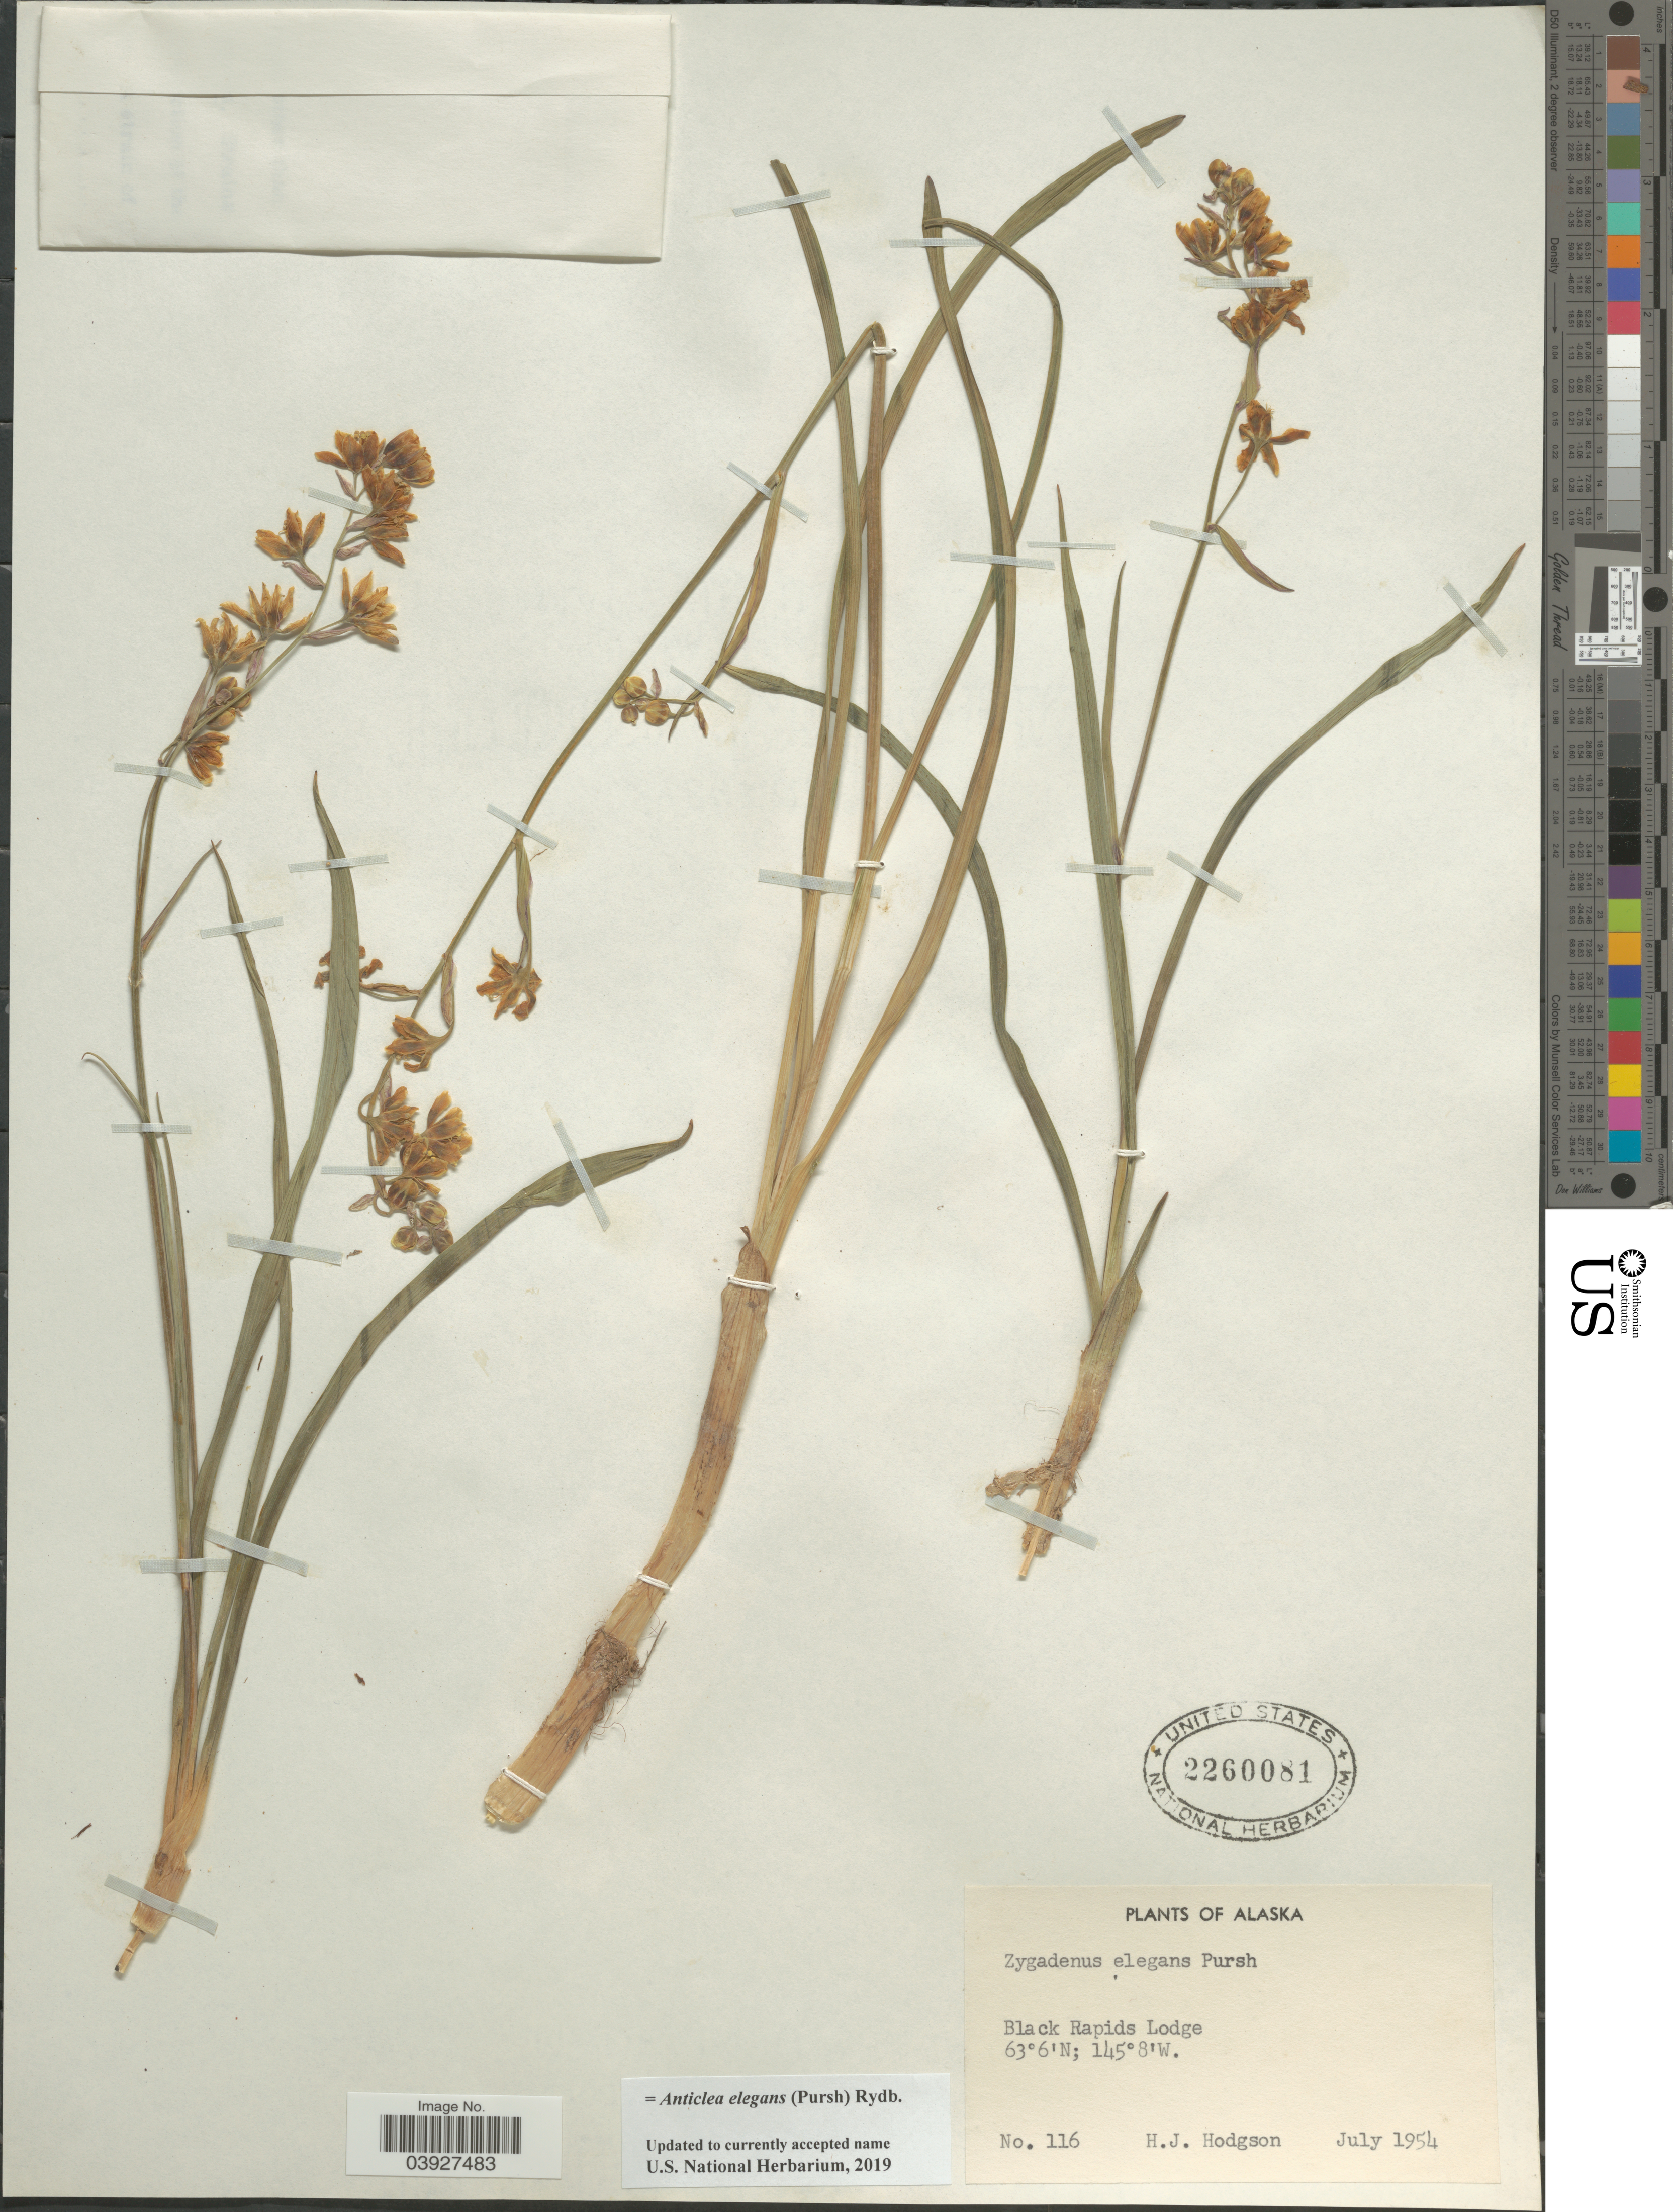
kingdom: Plantae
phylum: Tracheophyta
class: Liliopsida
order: Liliales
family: Melanthiaceae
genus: Anticlea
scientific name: Anticlea elegans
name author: (Pursh) Rydb.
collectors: H. J. Hodgson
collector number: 116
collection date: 1954-07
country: United States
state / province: Alaska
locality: Black Rapids Lodge.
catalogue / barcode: US 2260081